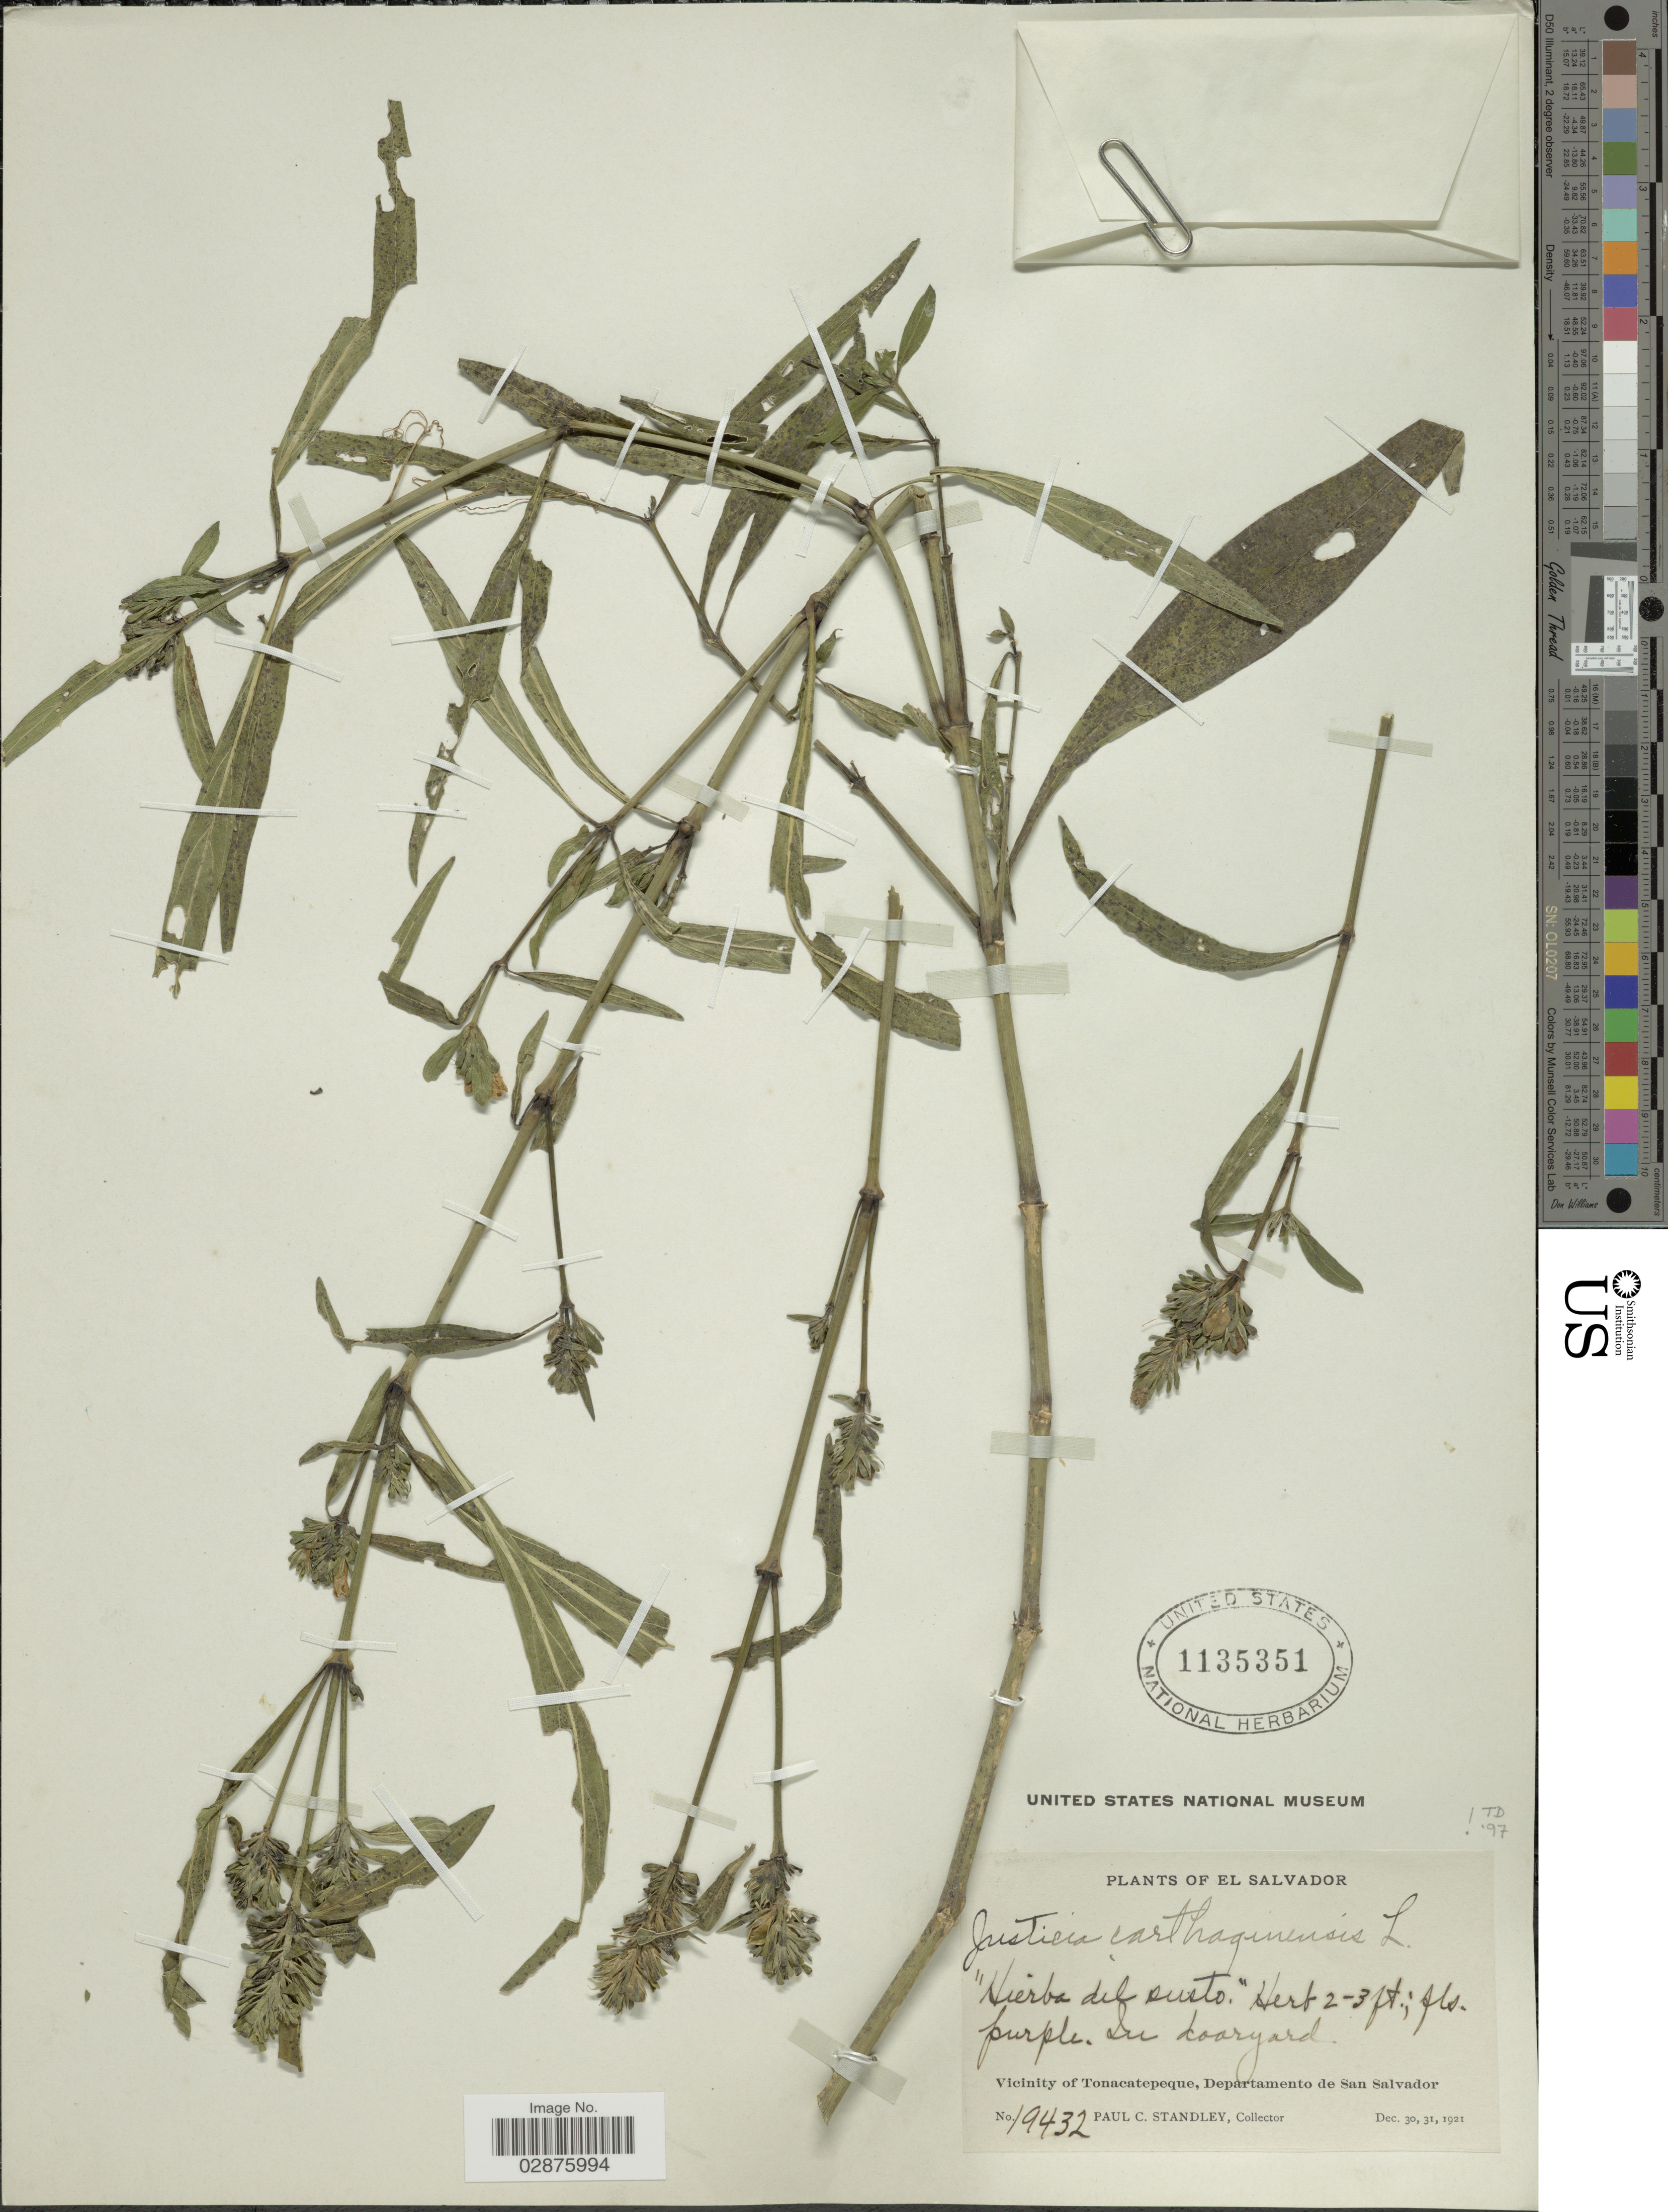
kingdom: Plantae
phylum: Tracheophyta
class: Magnoliopsida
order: Lamiales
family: Acanthaceae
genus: Justicia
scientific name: Justicia carthaginensis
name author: Jacq.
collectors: P. C. Standley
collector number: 19432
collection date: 1921-12-30/1921-12-31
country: El Salvador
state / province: San Salvador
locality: Vicinity of Tonacatepeque, Departamento de San Salvador.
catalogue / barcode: US 1135351